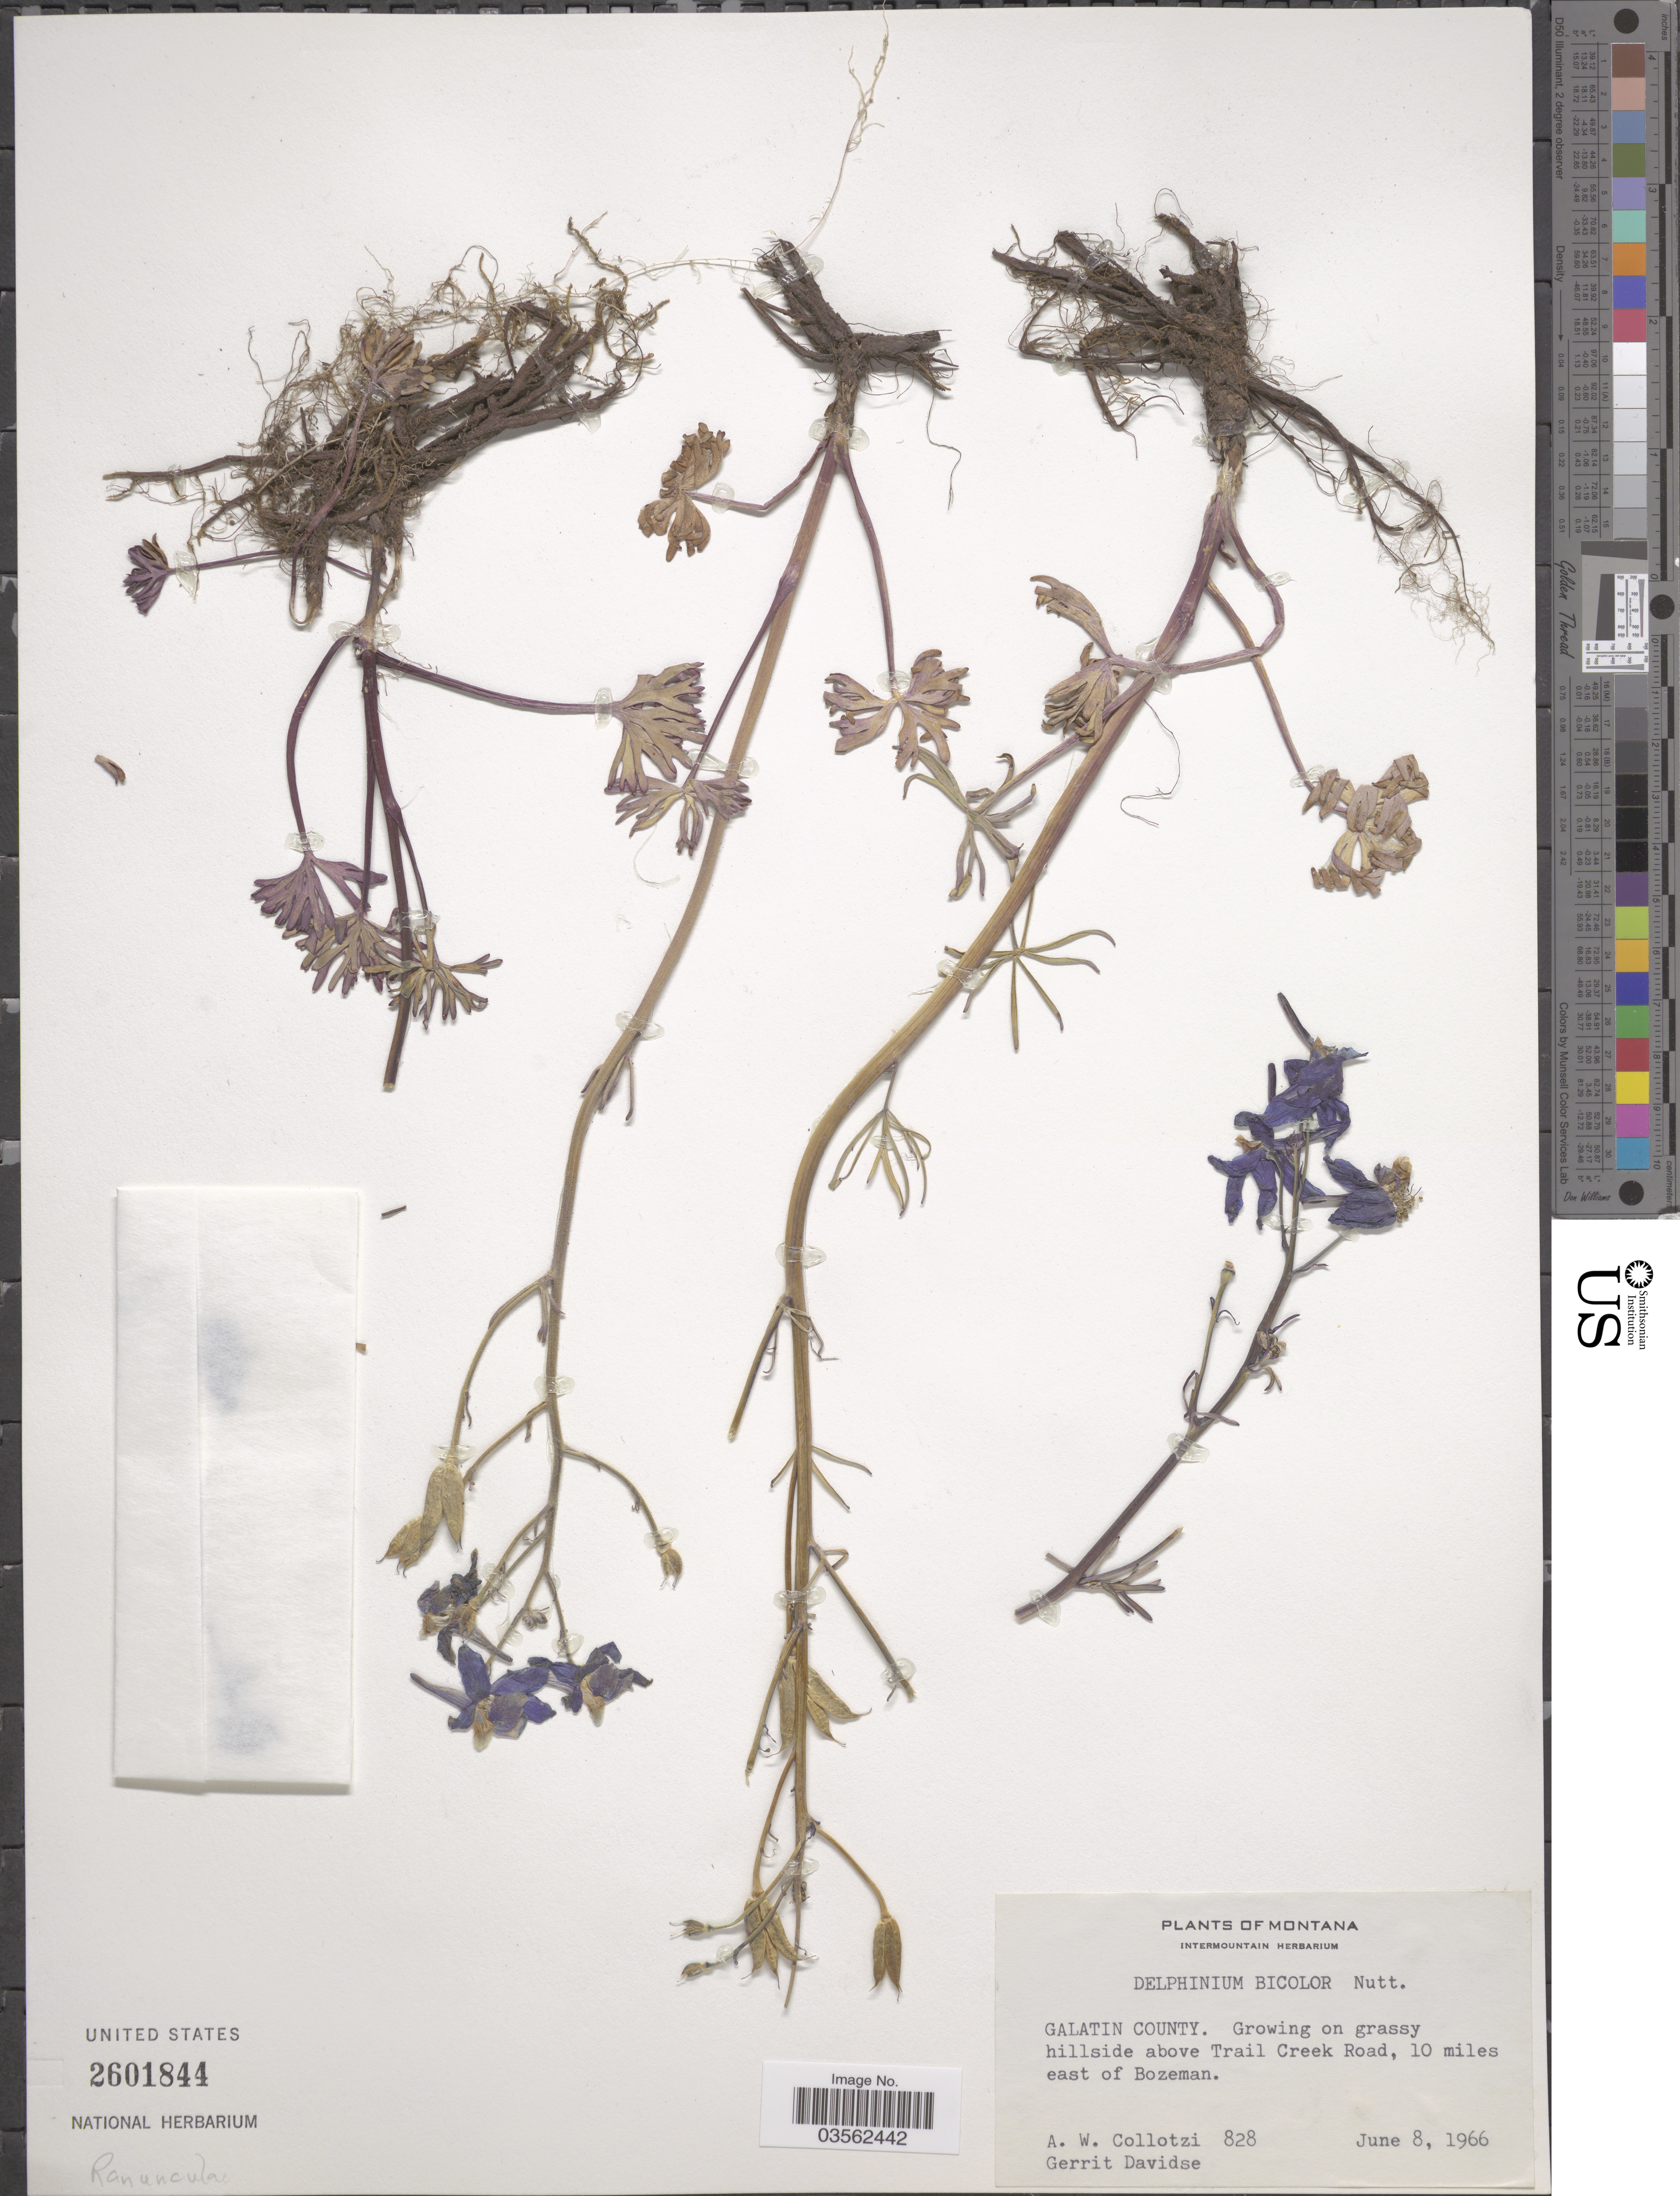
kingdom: Plantae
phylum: Tracheophyta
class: Magnoliopsida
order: Ranunculales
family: Ranunculaceae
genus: Delphinium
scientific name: Delphinium bicolor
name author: Nutt.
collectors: A. W. Collotzi & G. Davidse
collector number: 828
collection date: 1966-06-08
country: United States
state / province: Montana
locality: Galatin County. Above Trail Creek Road, 10 miles east of Bozeman.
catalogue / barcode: US 2601844